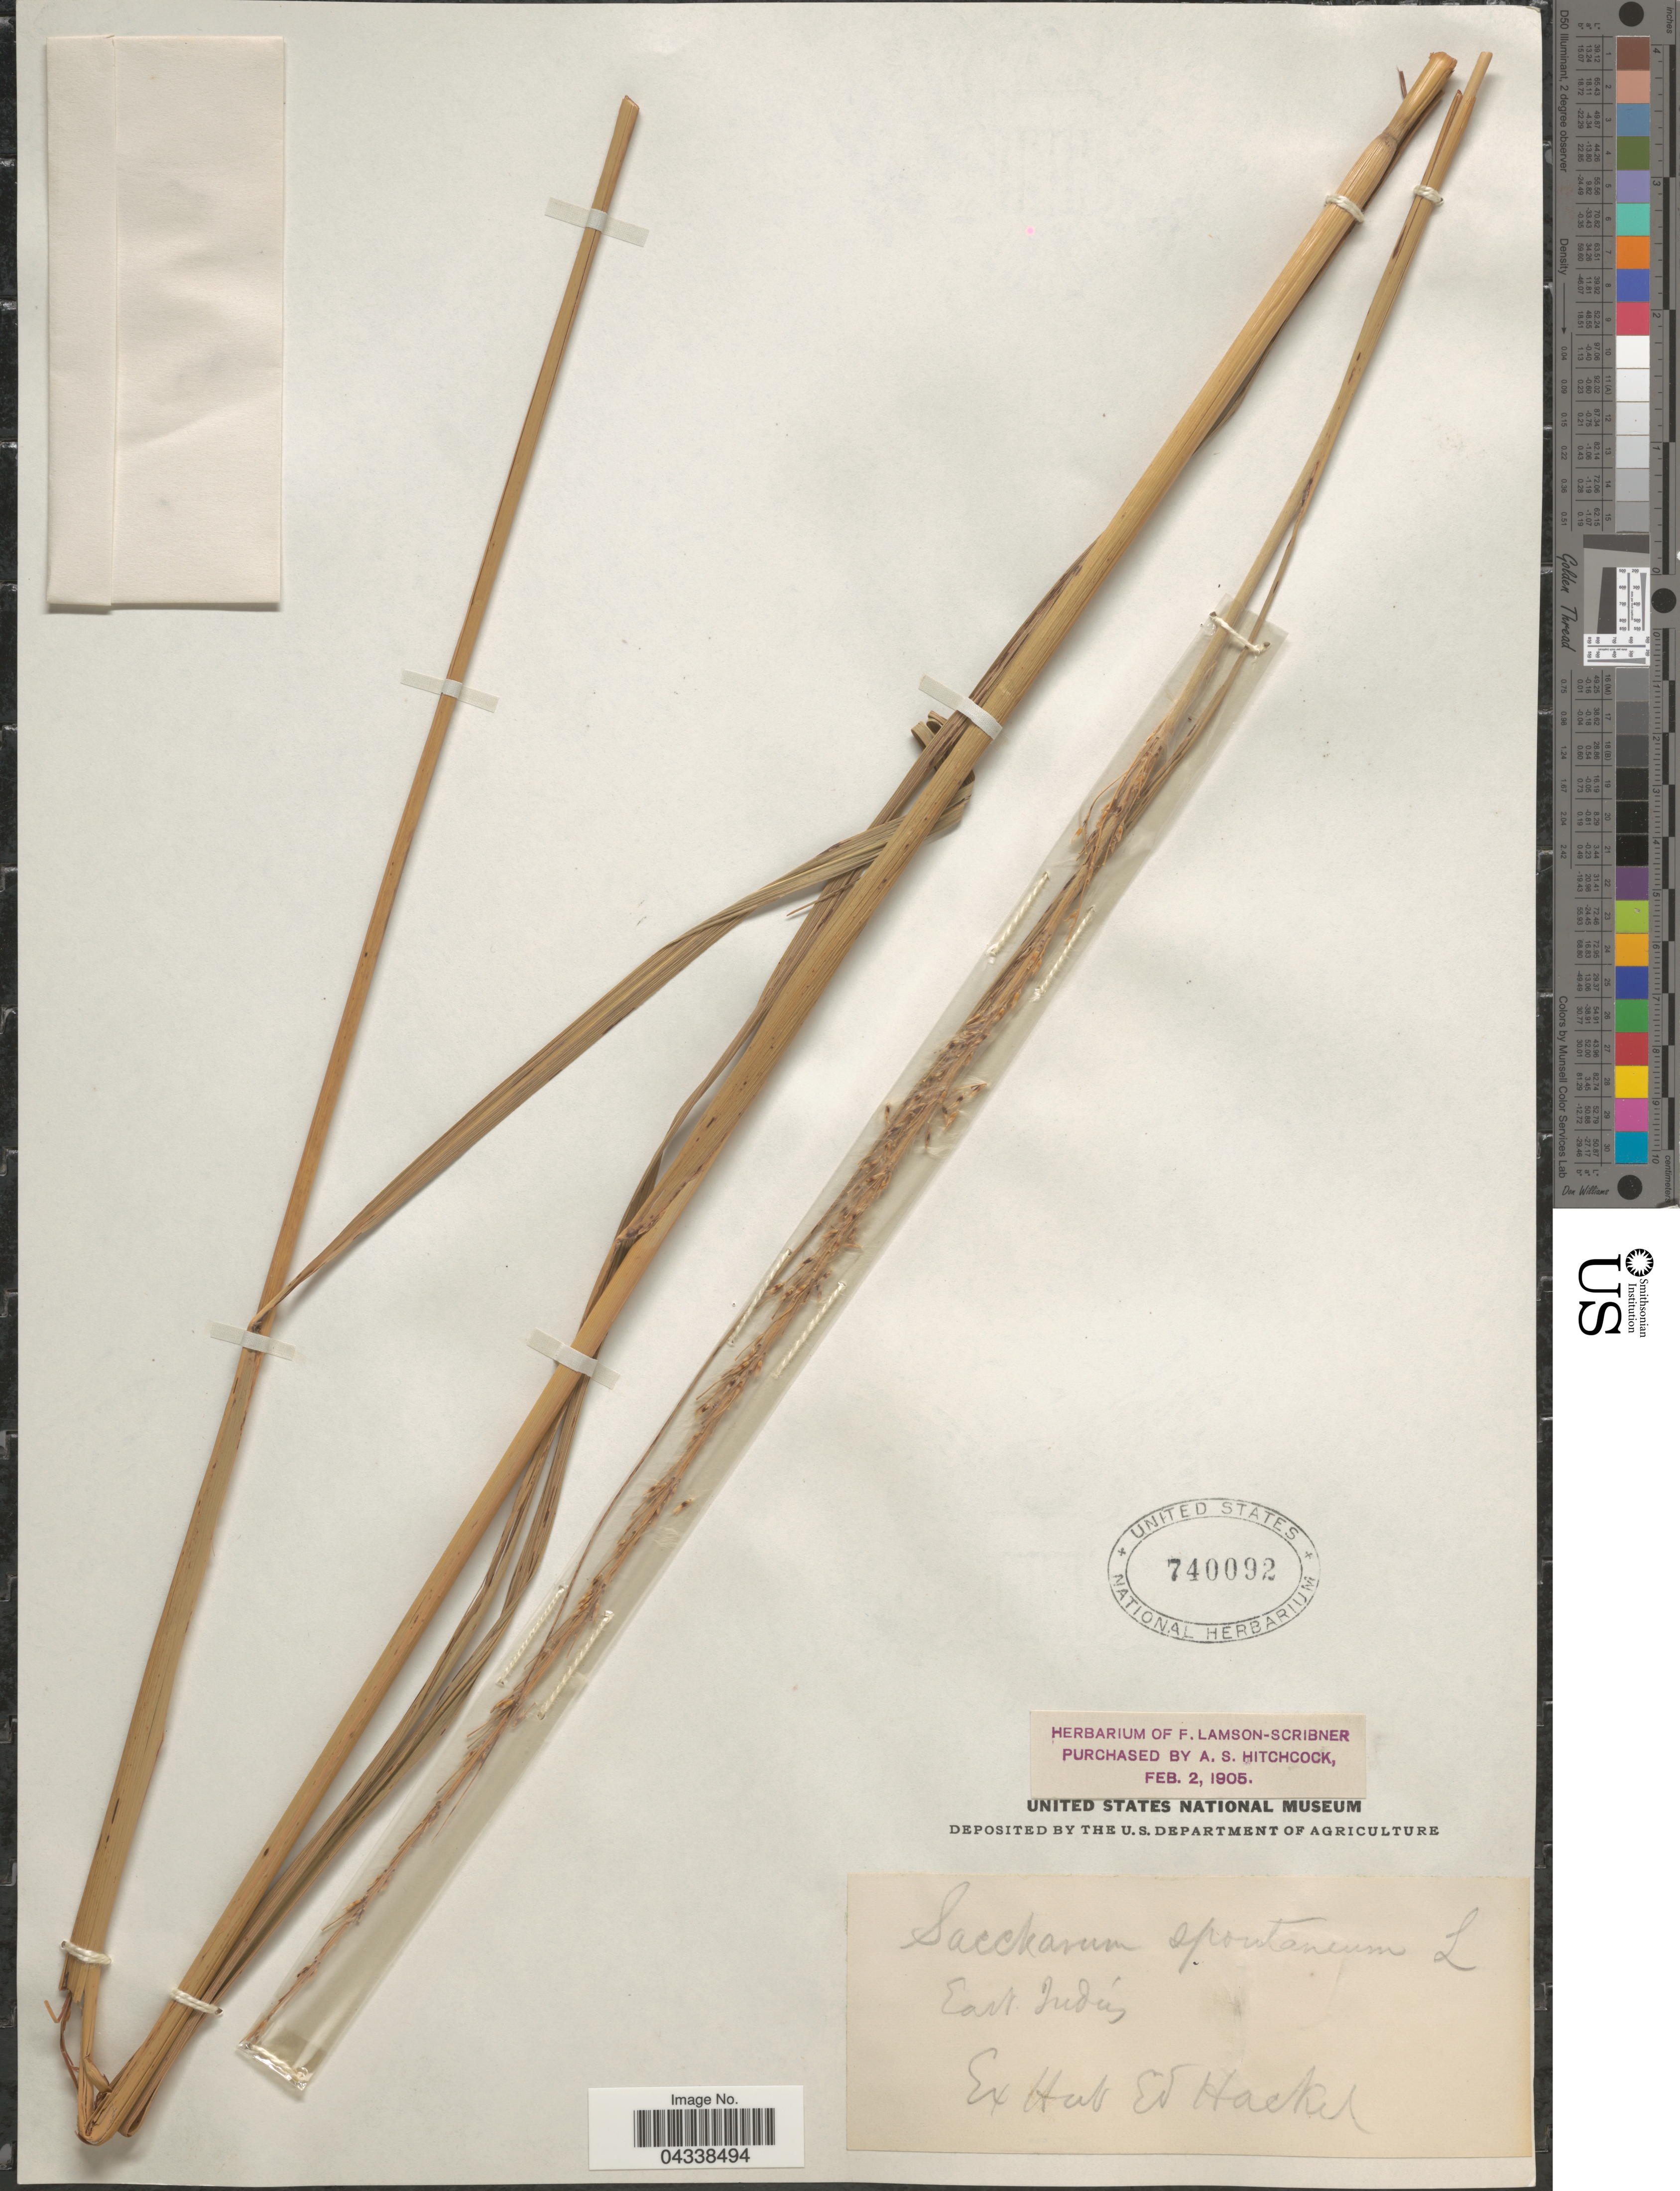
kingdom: Plantae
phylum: Tracheophyta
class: Liliopsida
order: Poales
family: Poaceae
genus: Saccharum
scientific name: Saccharum spontaneum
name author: L.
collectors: ex herb. E. Hackel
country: India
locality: East India.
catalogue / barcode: US 740092